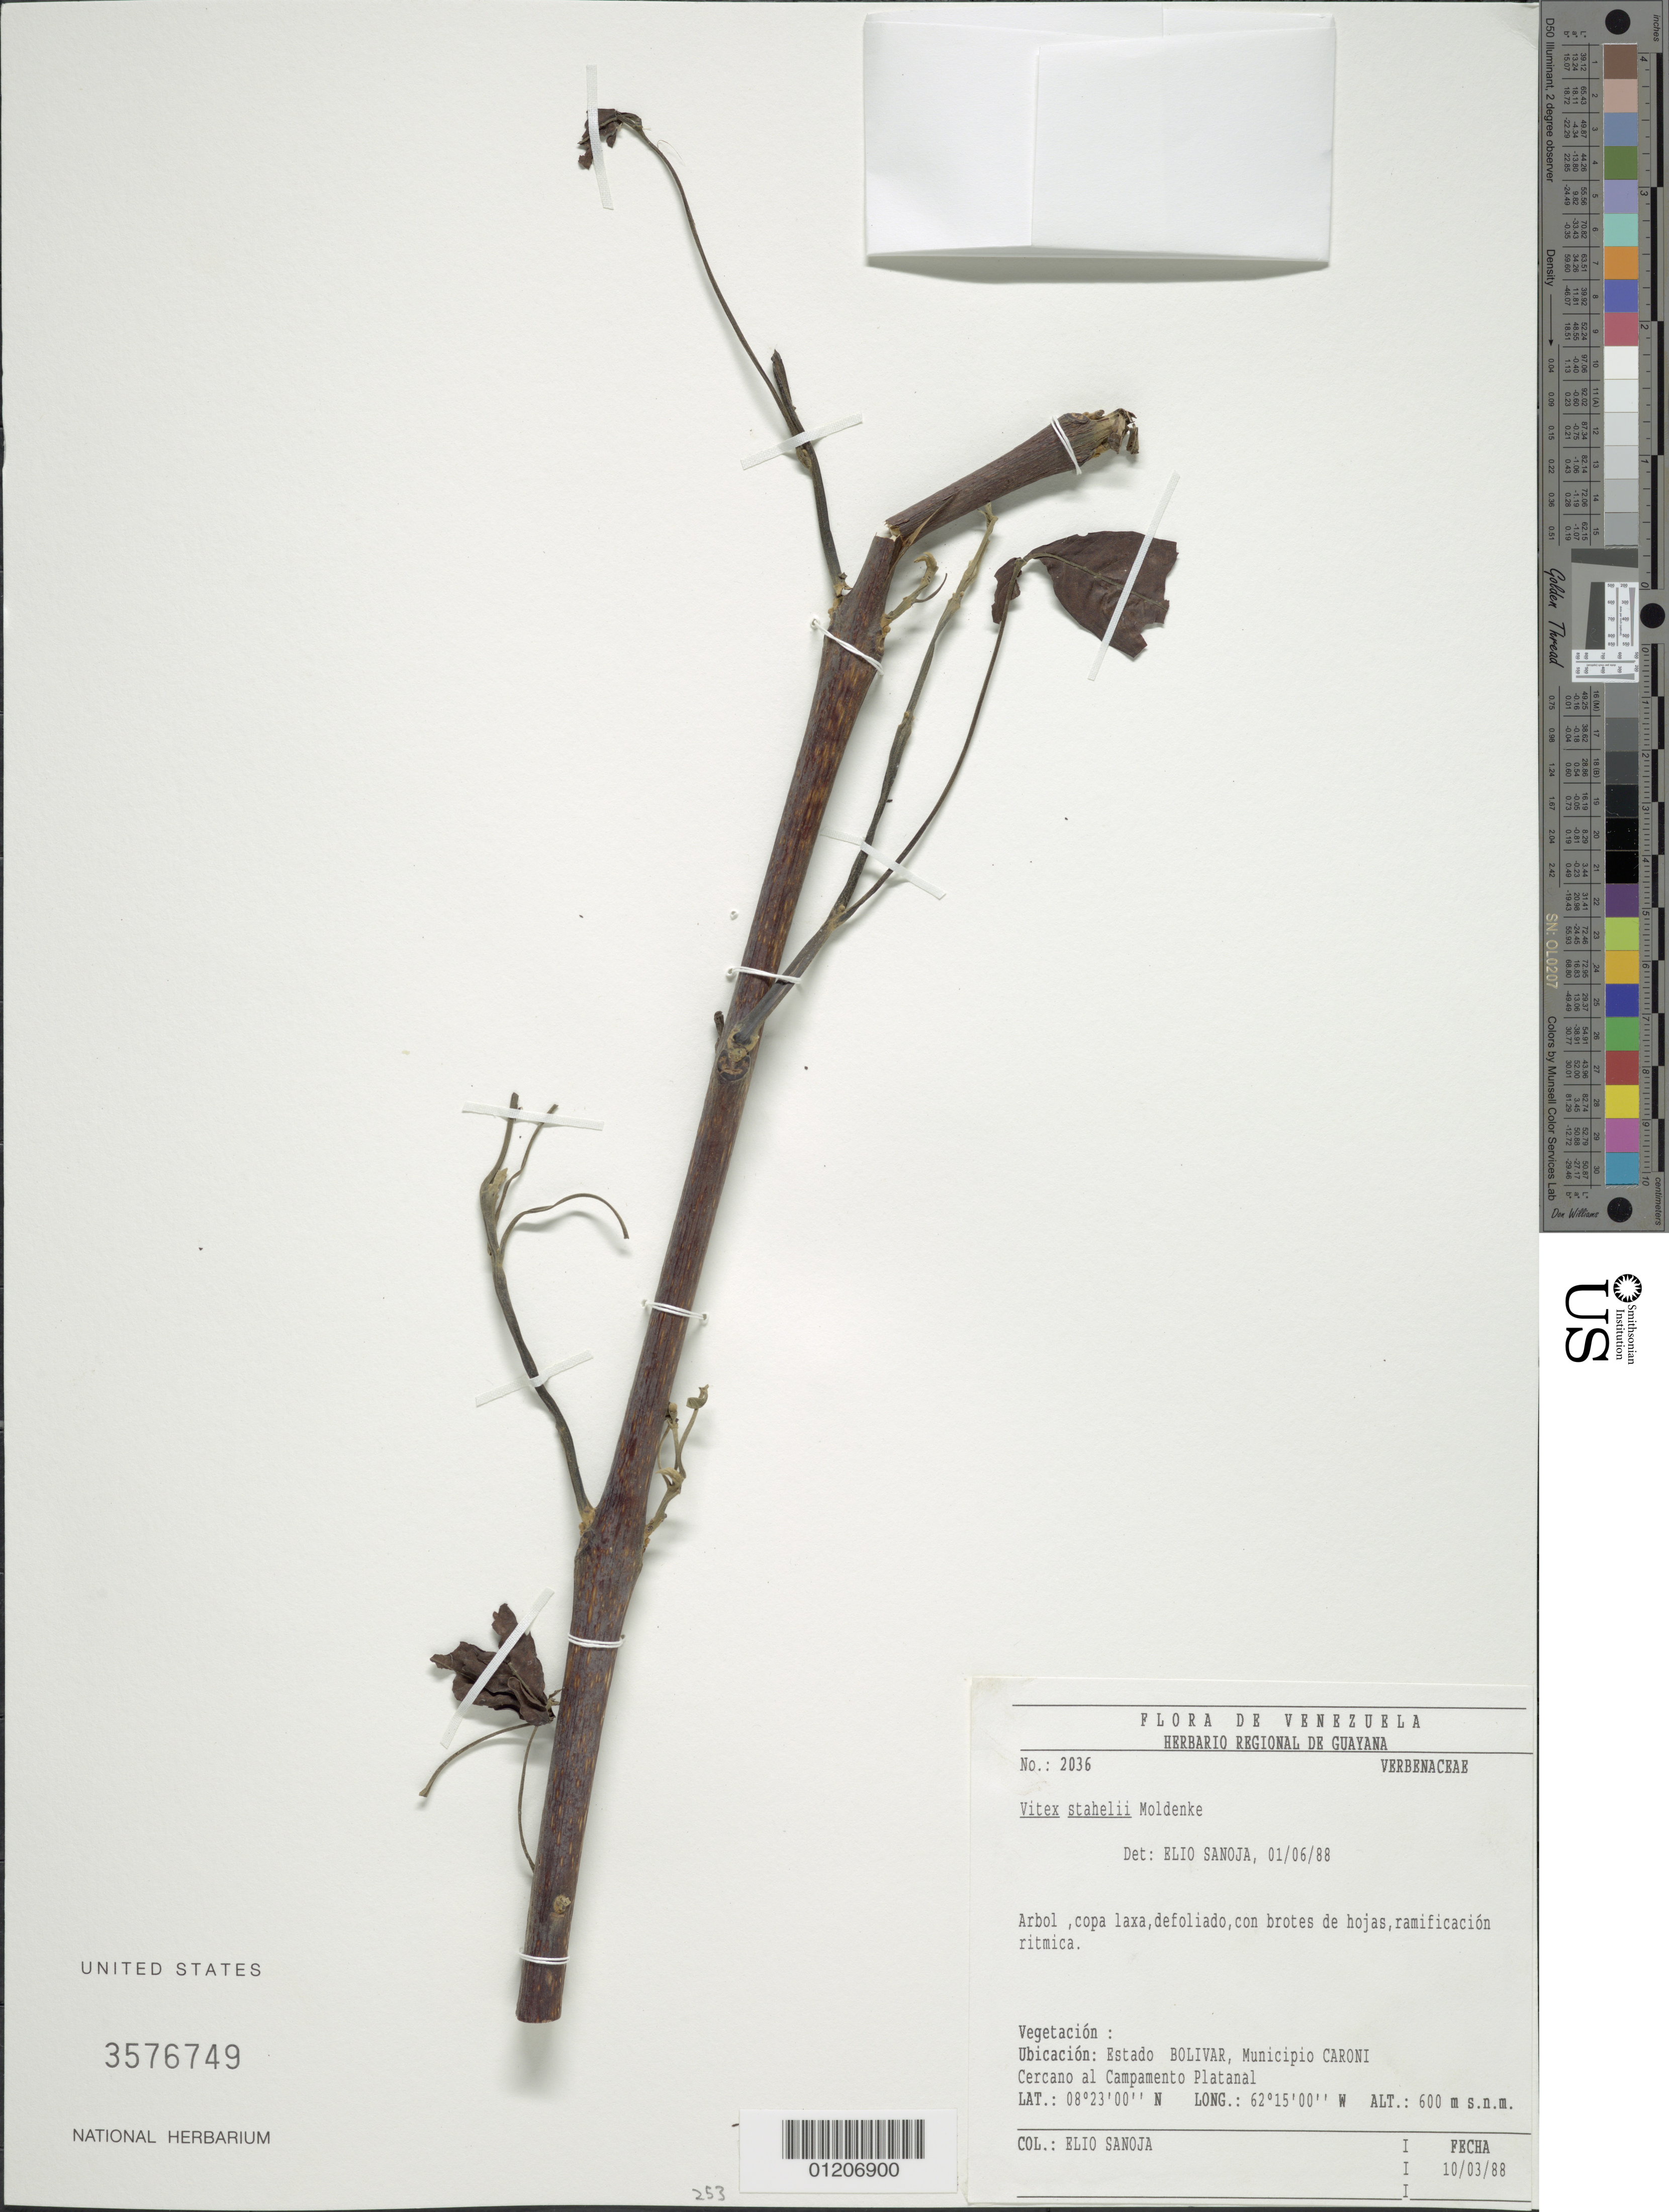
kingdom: Plantae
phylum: Tracheophyta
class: Magnoliopsida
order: Lamiales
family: Lamiaceae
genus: Vitex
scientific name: Vitex stahelii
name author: Moldenke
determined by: Sanoja, Elio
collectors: E. Sanoja-Angel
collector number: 2036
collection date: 1988-03-10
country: Venezuela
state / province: Bolívar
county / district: Caroní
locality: Cercano al Campamento Platanal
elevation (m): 600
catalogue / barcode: US 3576749